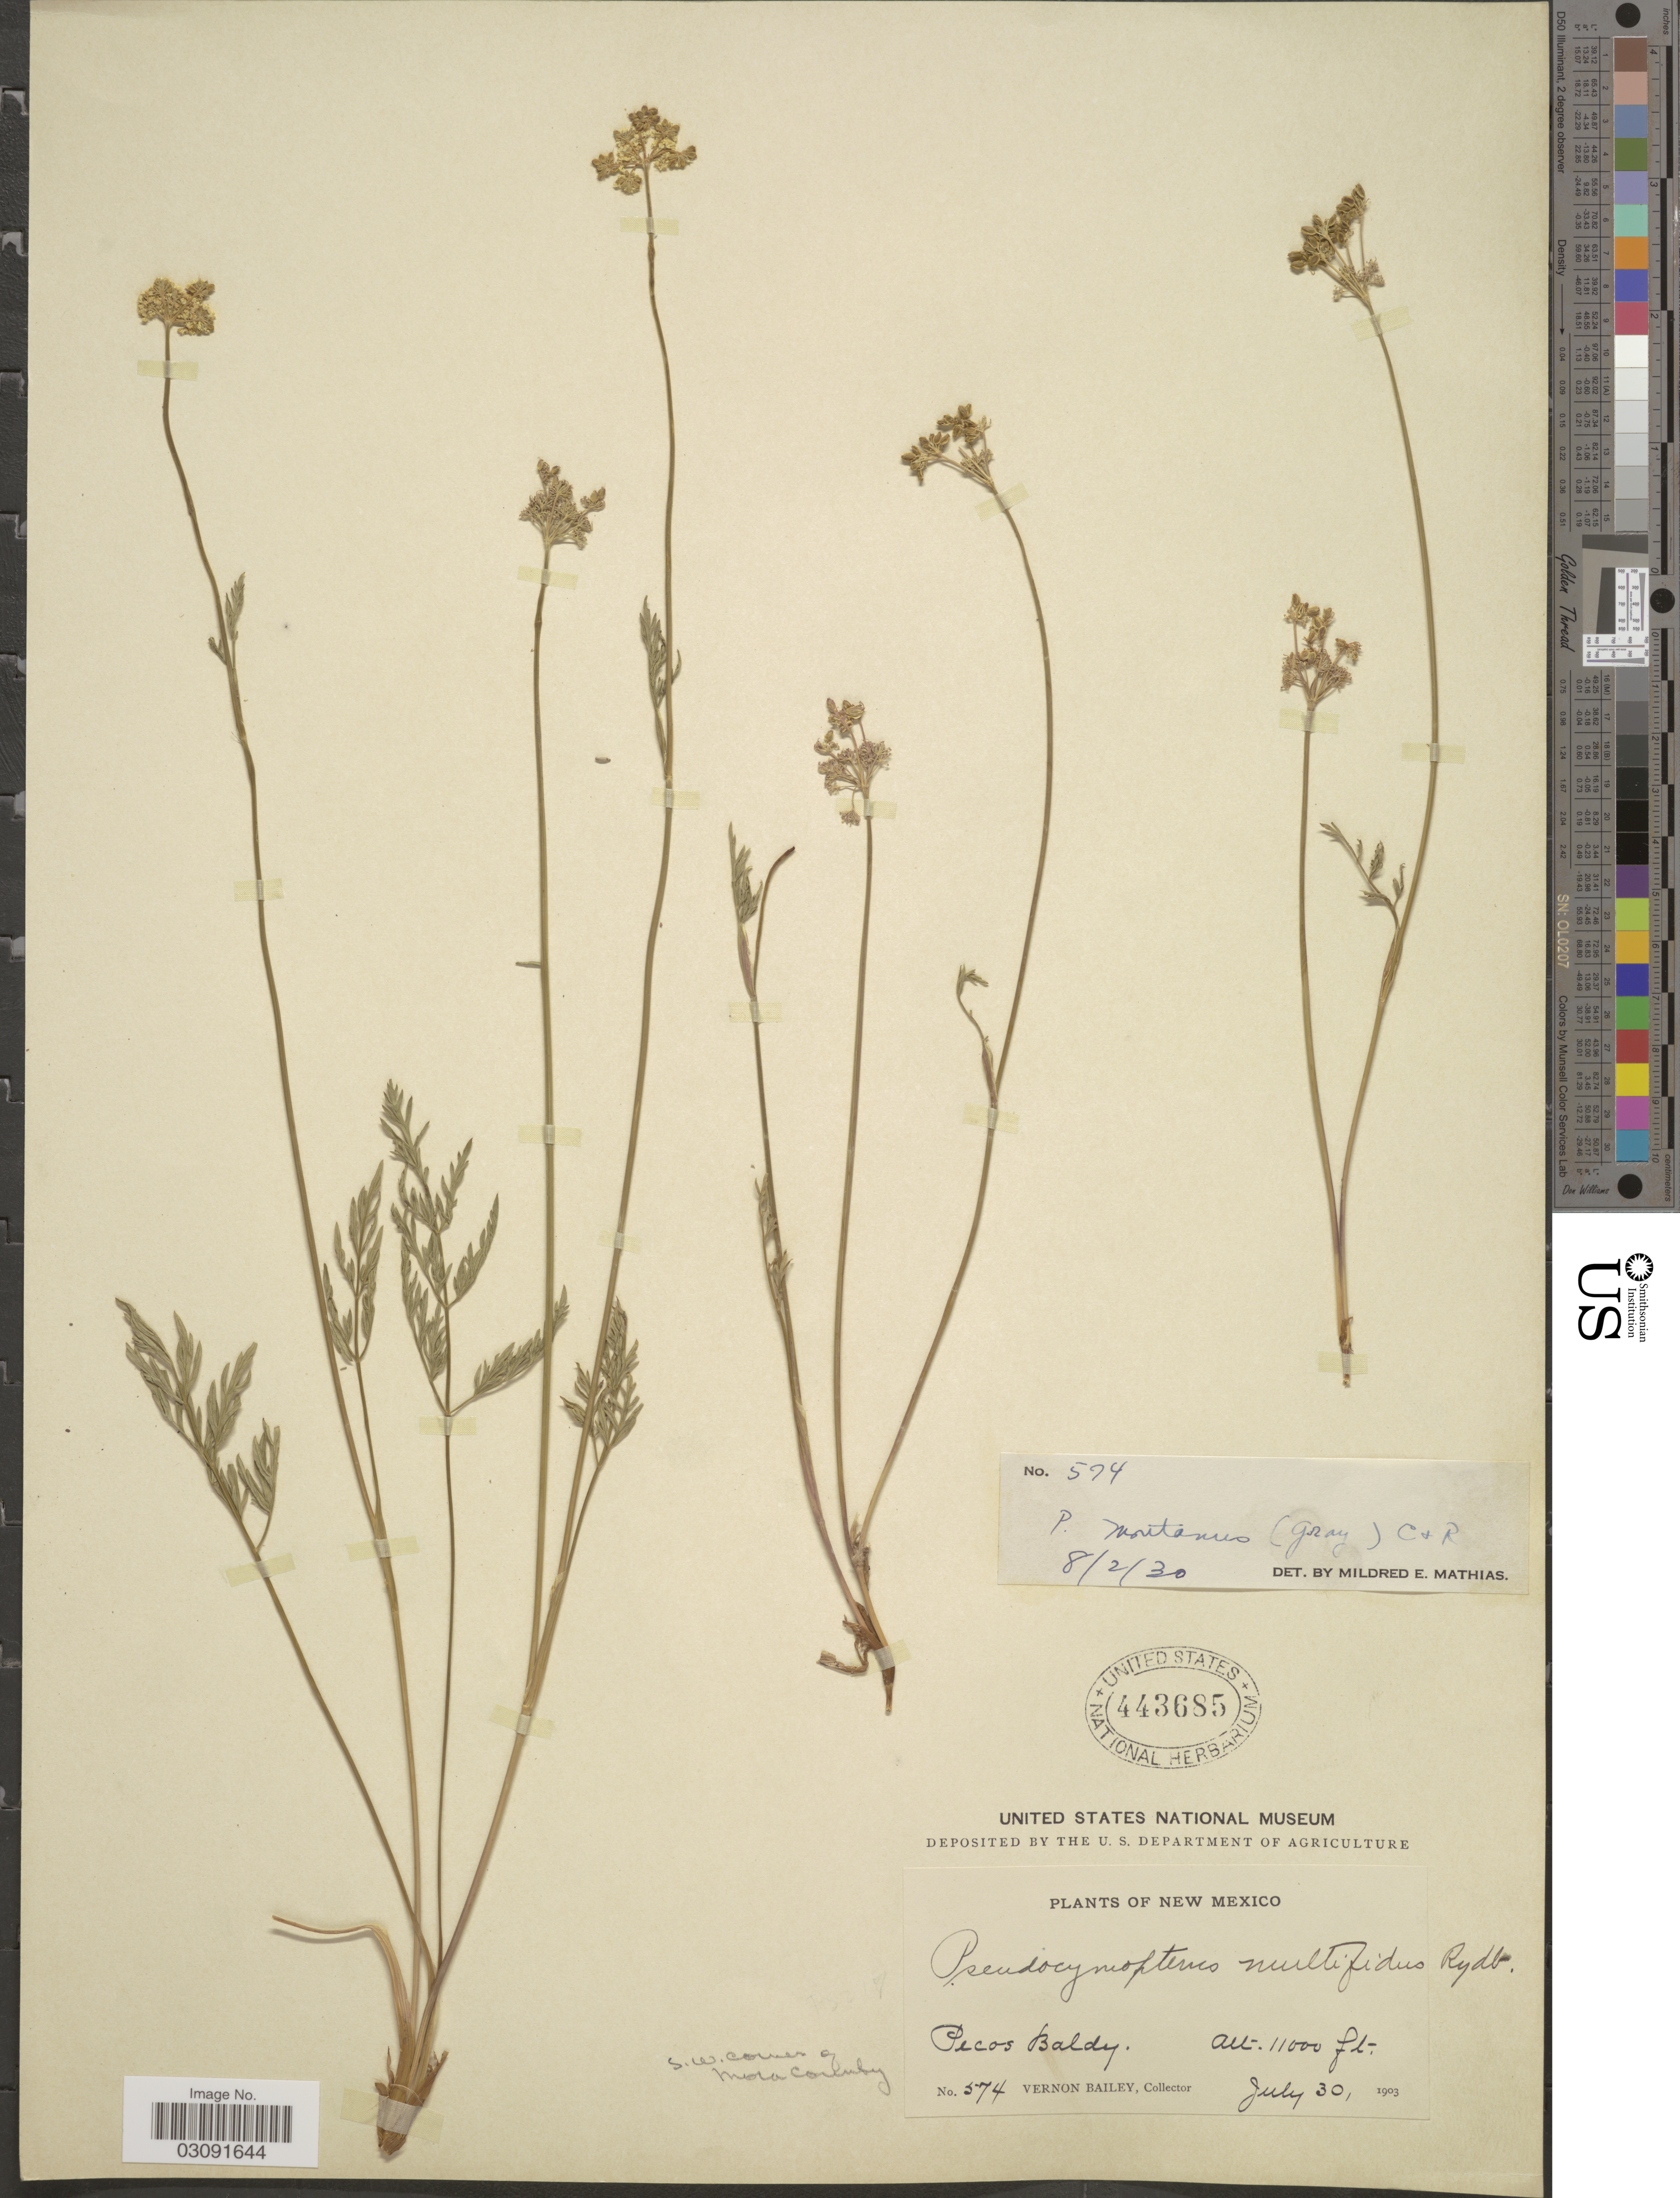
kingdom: Plantae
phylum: Tracheophyta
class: Magnoliopsida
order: Apiales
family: Apiaceae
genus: Pseudocymopterus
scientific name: Pseudocymopterus montanus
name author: (A. Gray) J.M. Coult. & Rose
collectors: V. O. Bailey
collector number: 574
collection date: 1903-07-30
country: United States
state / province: New Mexico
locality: Pecos Baldy.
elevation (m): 3353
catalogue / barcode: US 443685